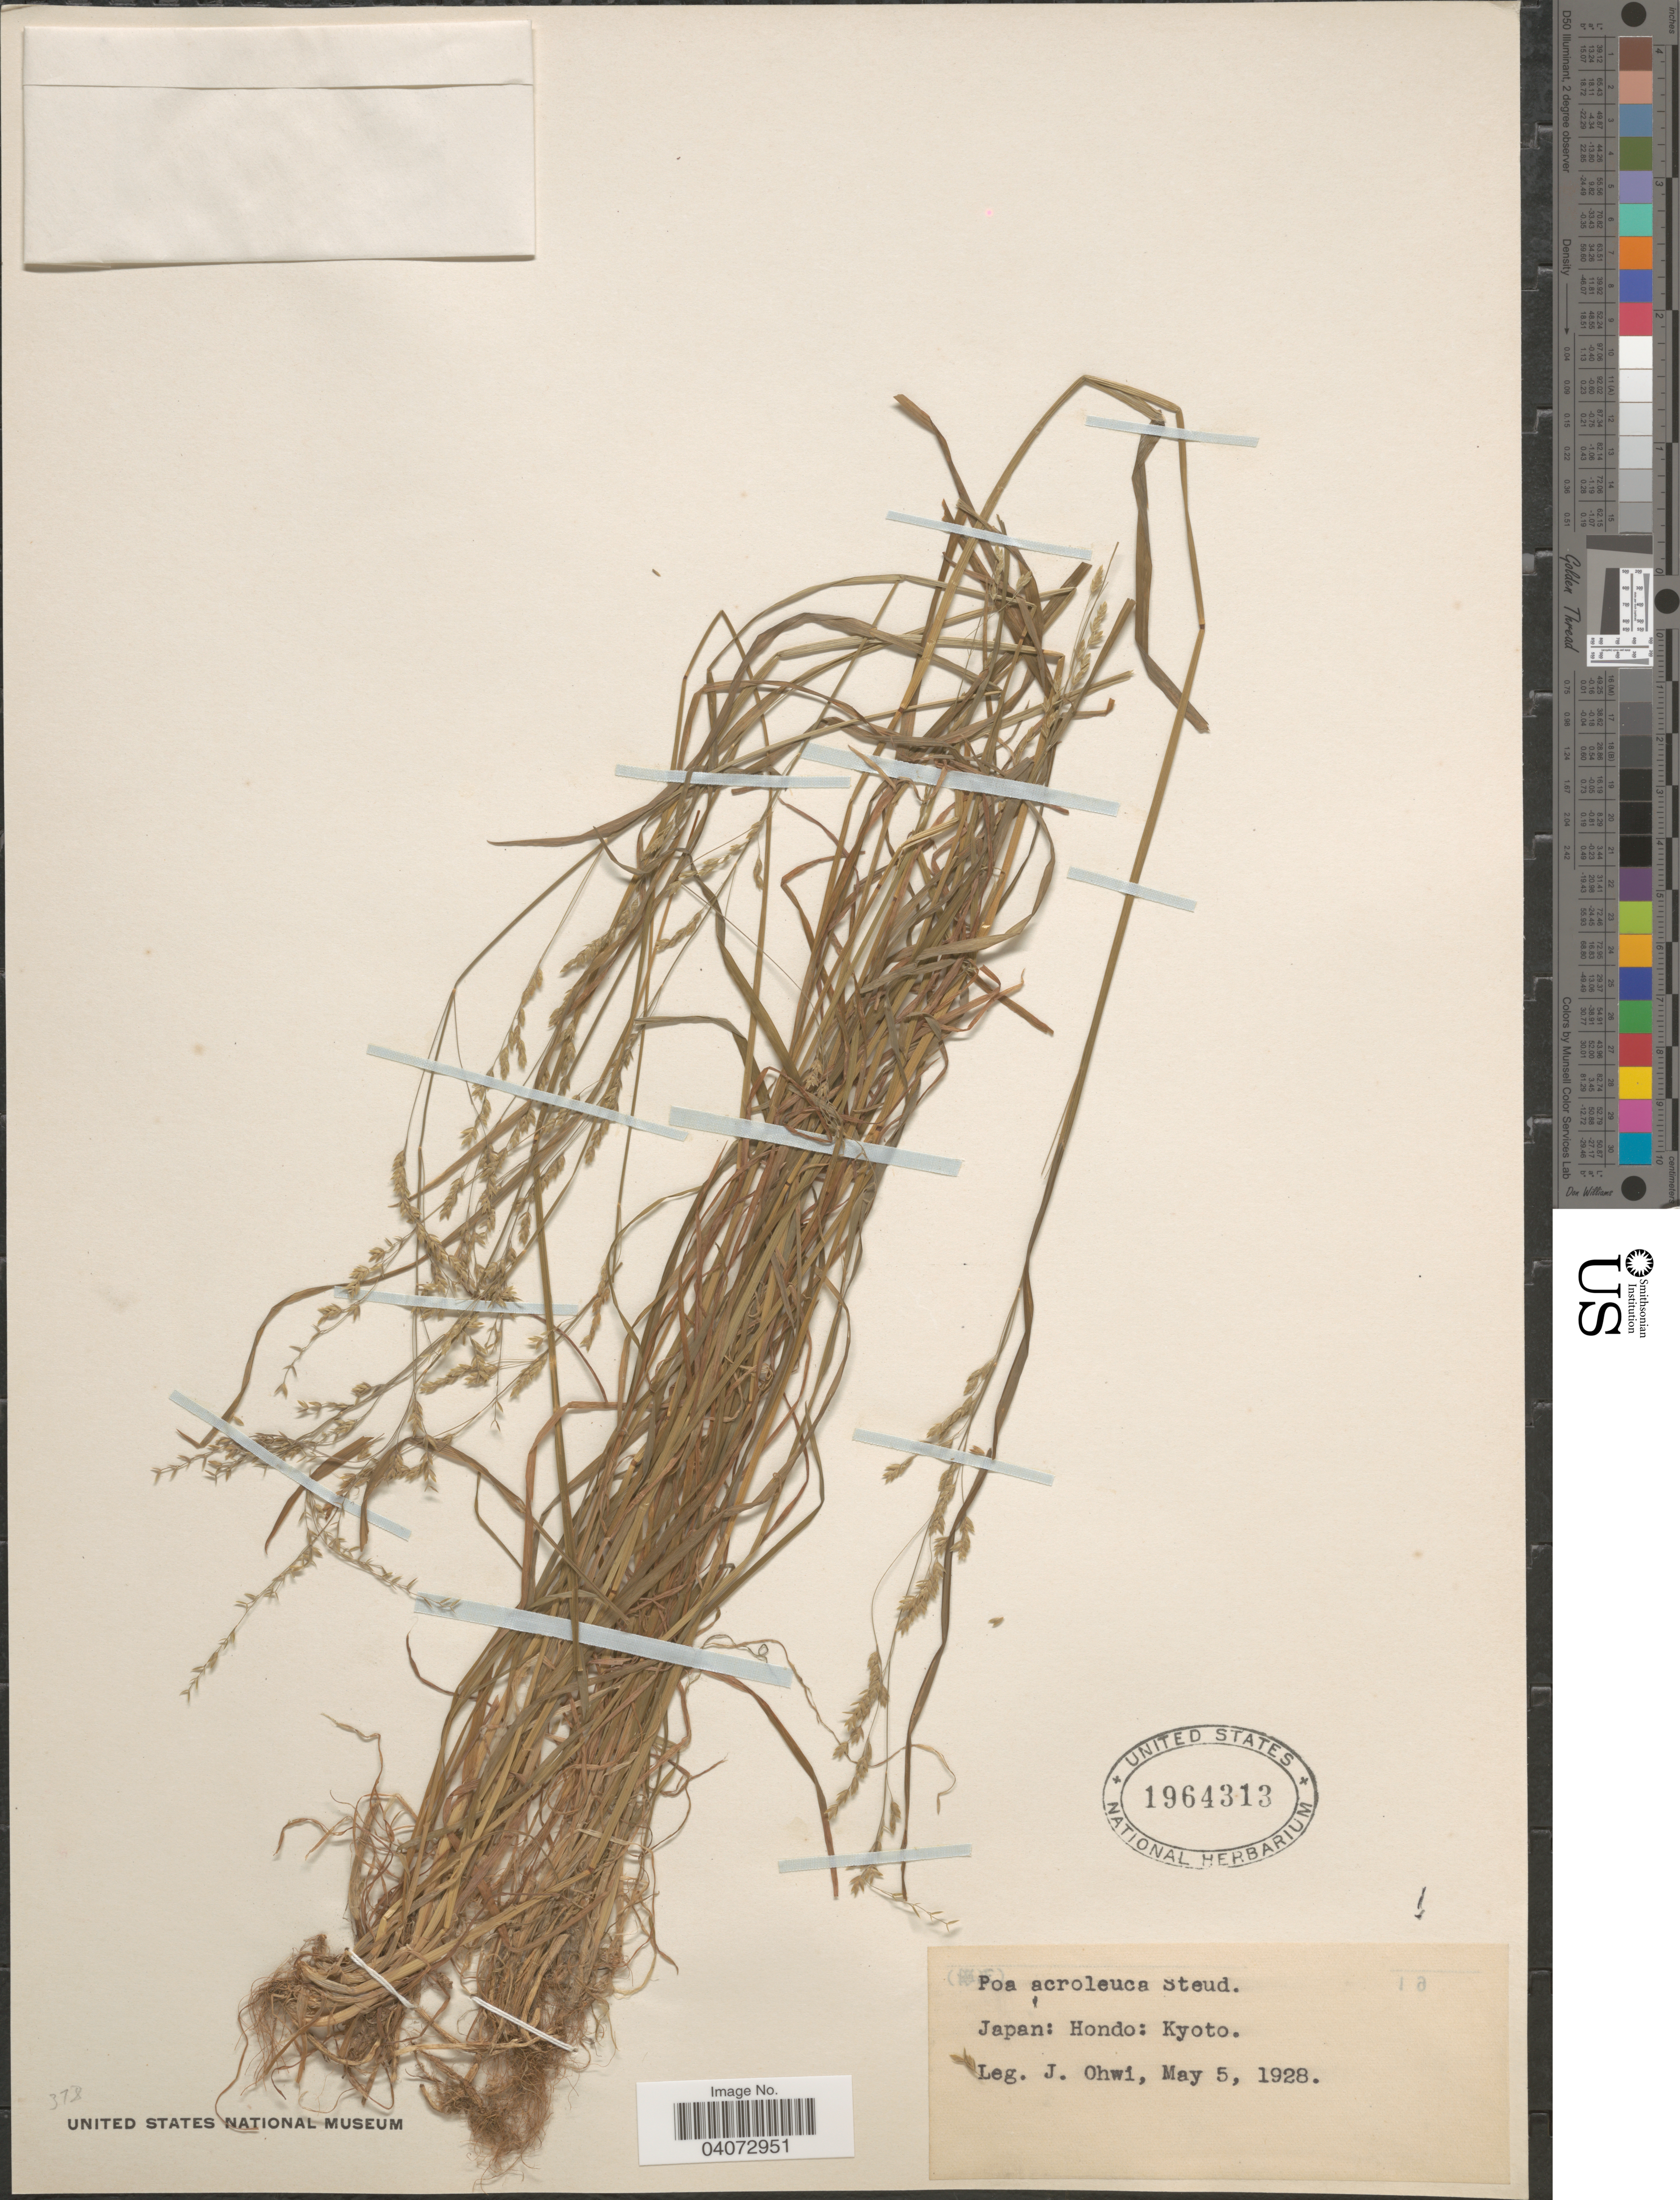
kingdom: Plantae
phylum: Tracheophyta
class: Liliopsida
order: Poales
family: Poaceae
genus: Poa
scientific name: Poa acroleuca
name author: Steud.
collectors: J. Ohwi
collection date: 1928-05-05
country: Japan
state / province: Kyoto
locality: Hondo.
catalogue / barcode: US 1964313